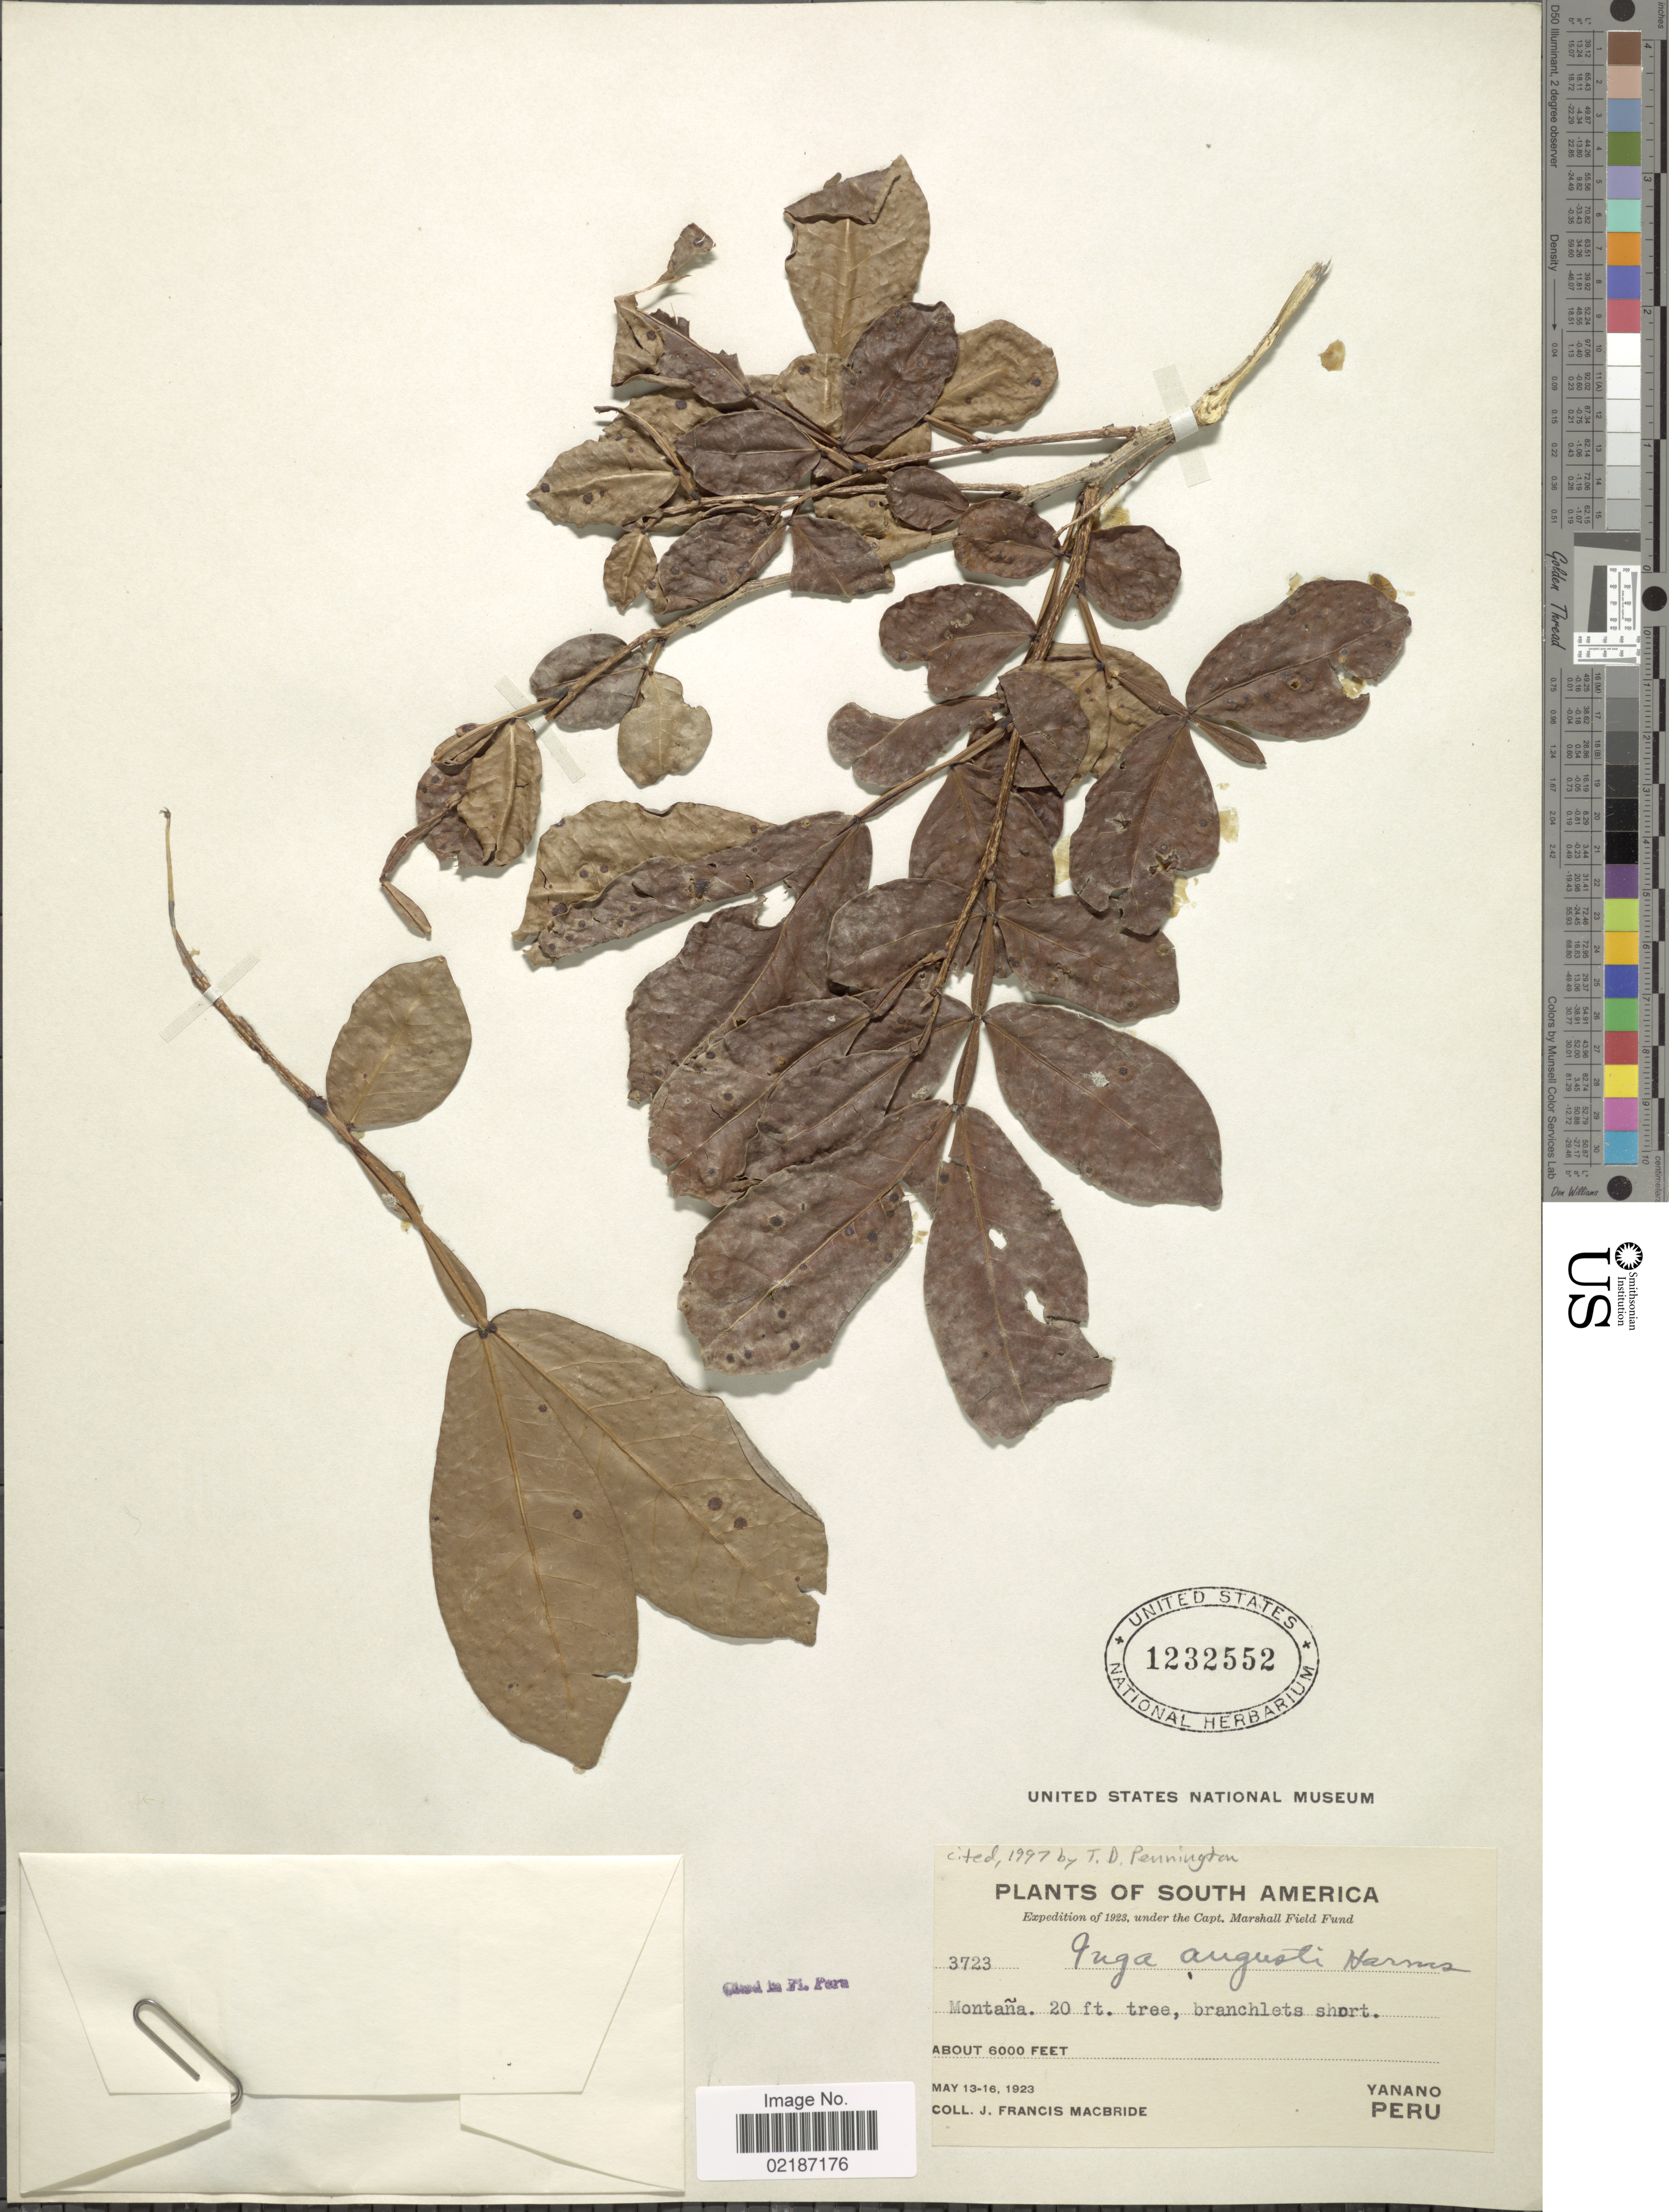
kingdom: Plantae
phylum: Tracheophyta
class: Magnoliopsida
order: Fabales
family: Fabaceae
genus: Inga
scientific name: Inga augustii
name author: Harms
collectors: J. F. Macbride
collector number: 3723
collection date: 1923-05-13/1923-05-16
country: Peru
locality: South America, Montañam Yanano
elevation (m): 1829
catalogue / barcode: US 1232552